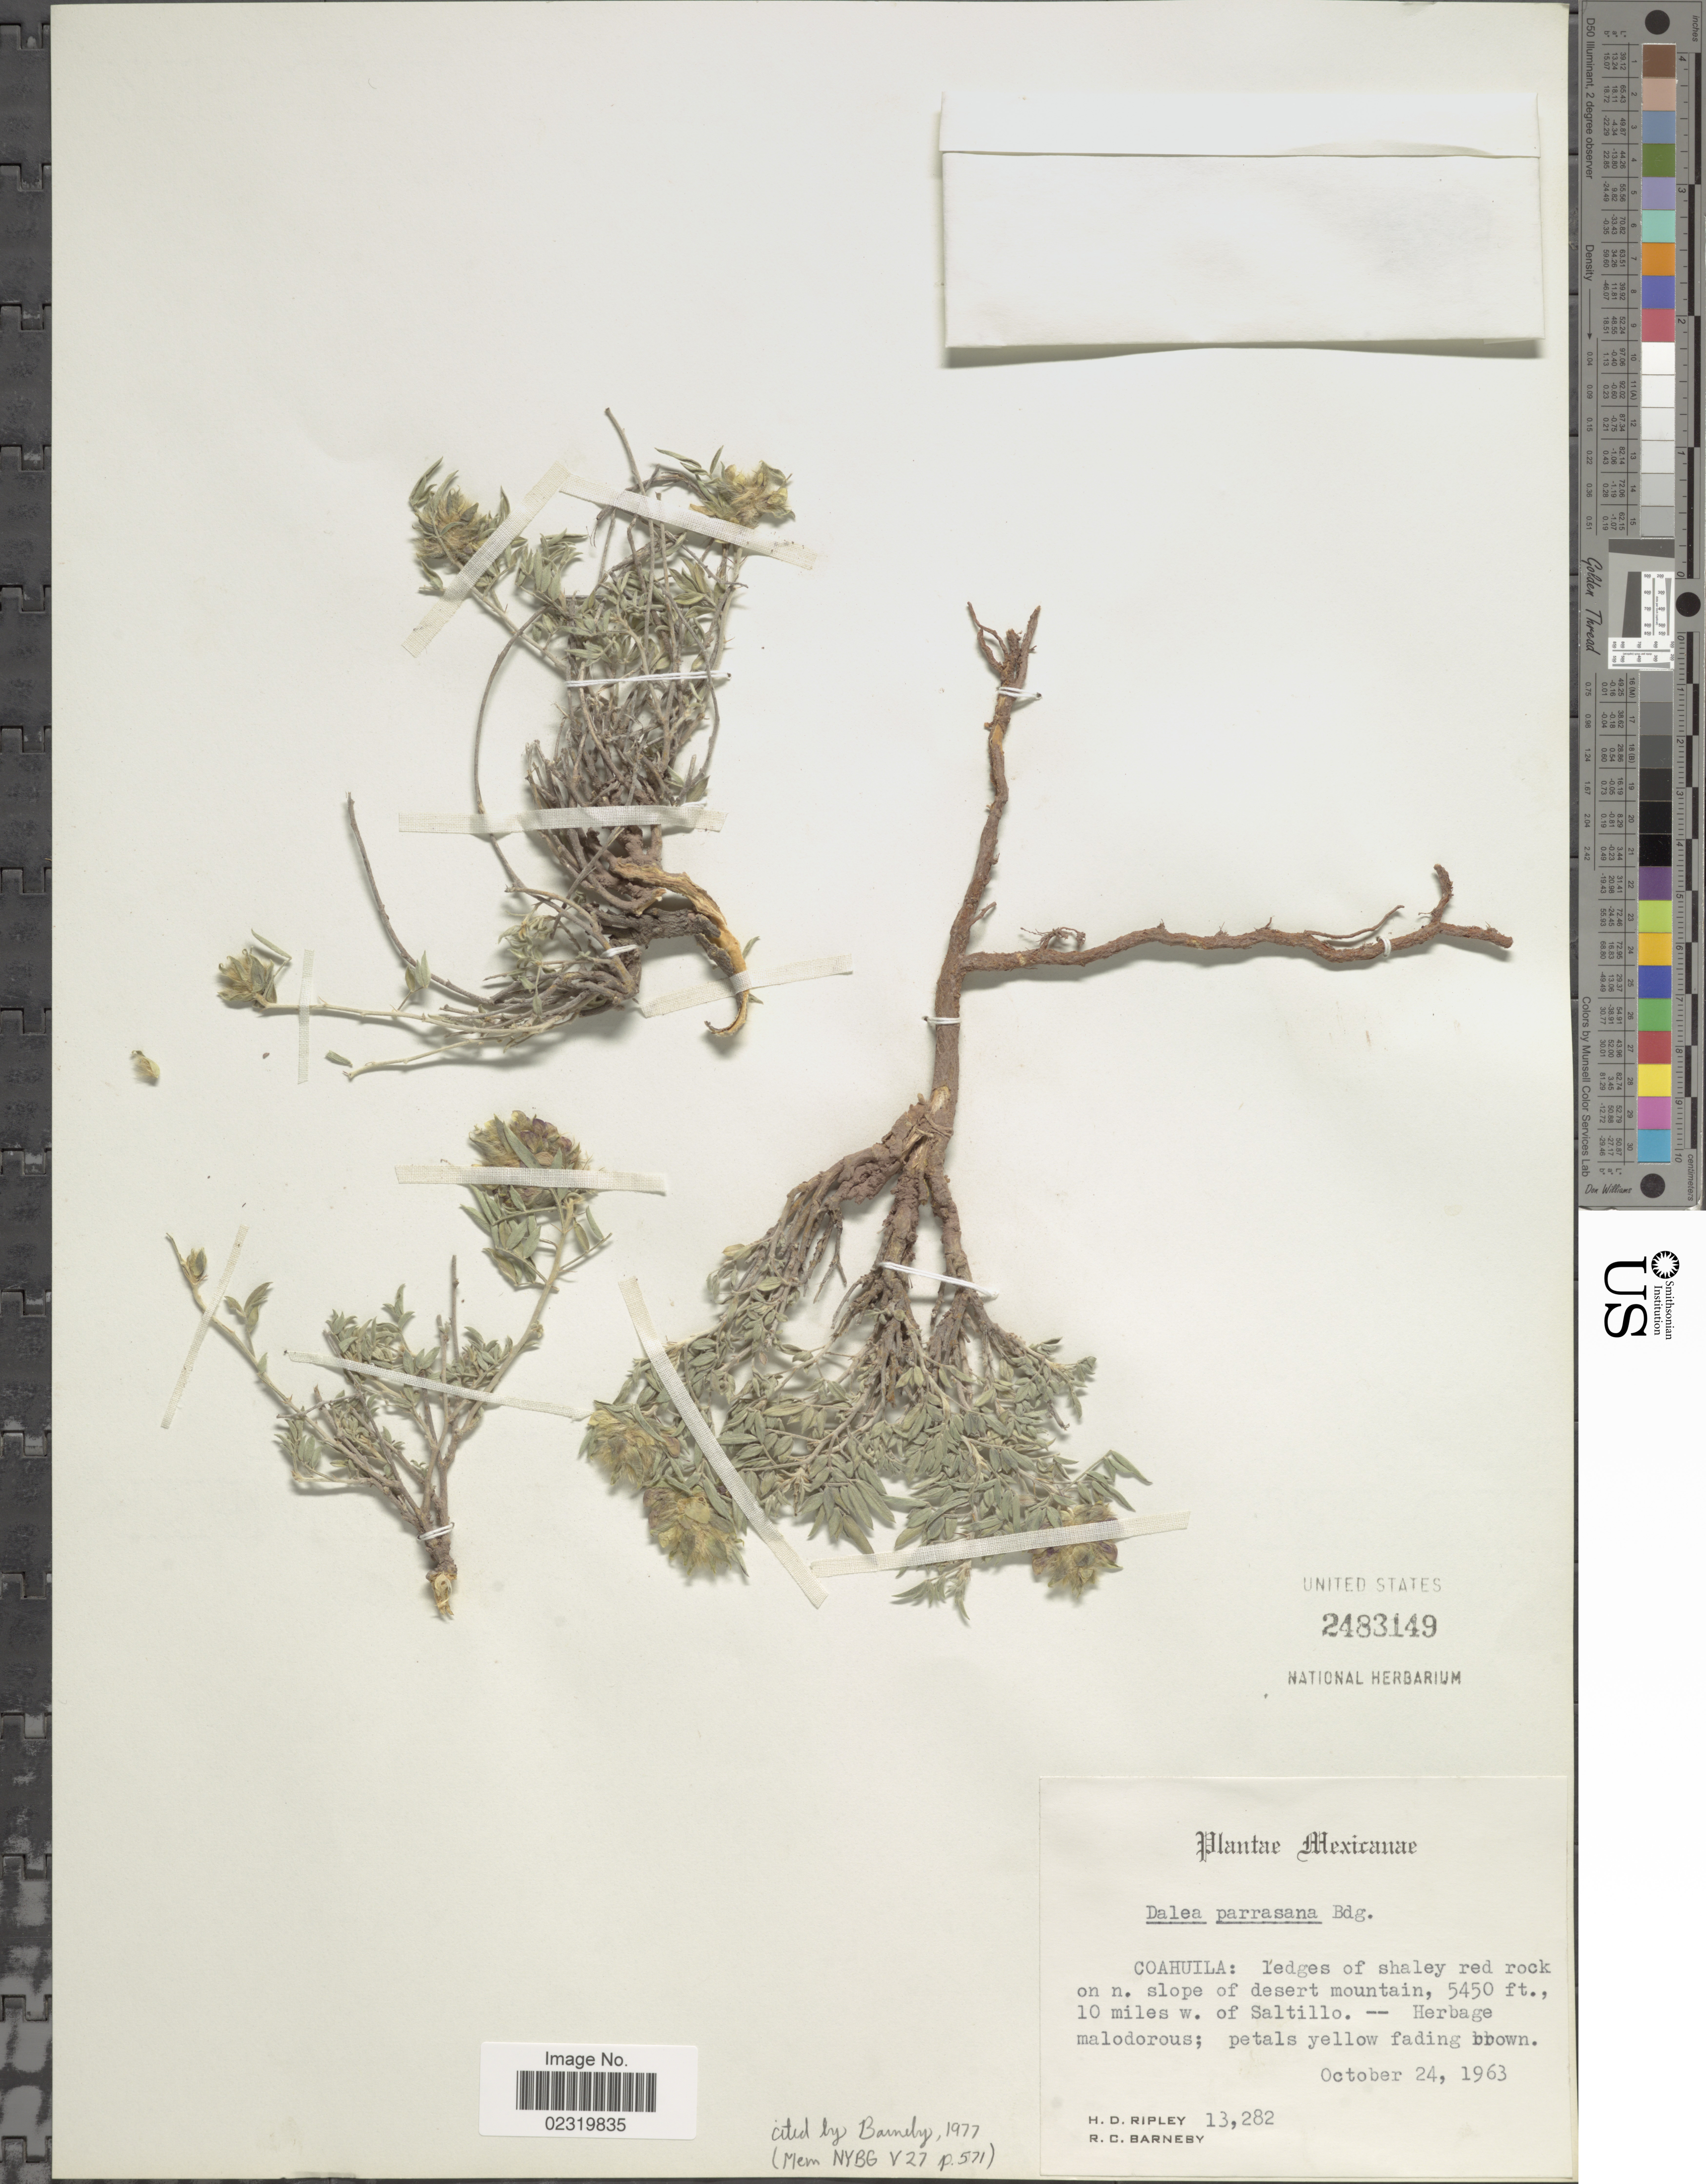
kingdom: Plantae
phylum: Tracheophyta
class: Magnoliopsida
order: Fabales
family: Fabaceae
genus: Dalea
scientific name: Dalea parrasana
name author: Brandegee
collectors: H. Ripley & R. C. Barneby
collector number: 13282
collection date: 1963-10-24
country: Mexico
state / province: Coahuila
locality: N. slope of desert mountain. 10 miles w. of Saltillo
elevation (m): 1661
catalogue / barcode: US 2483149